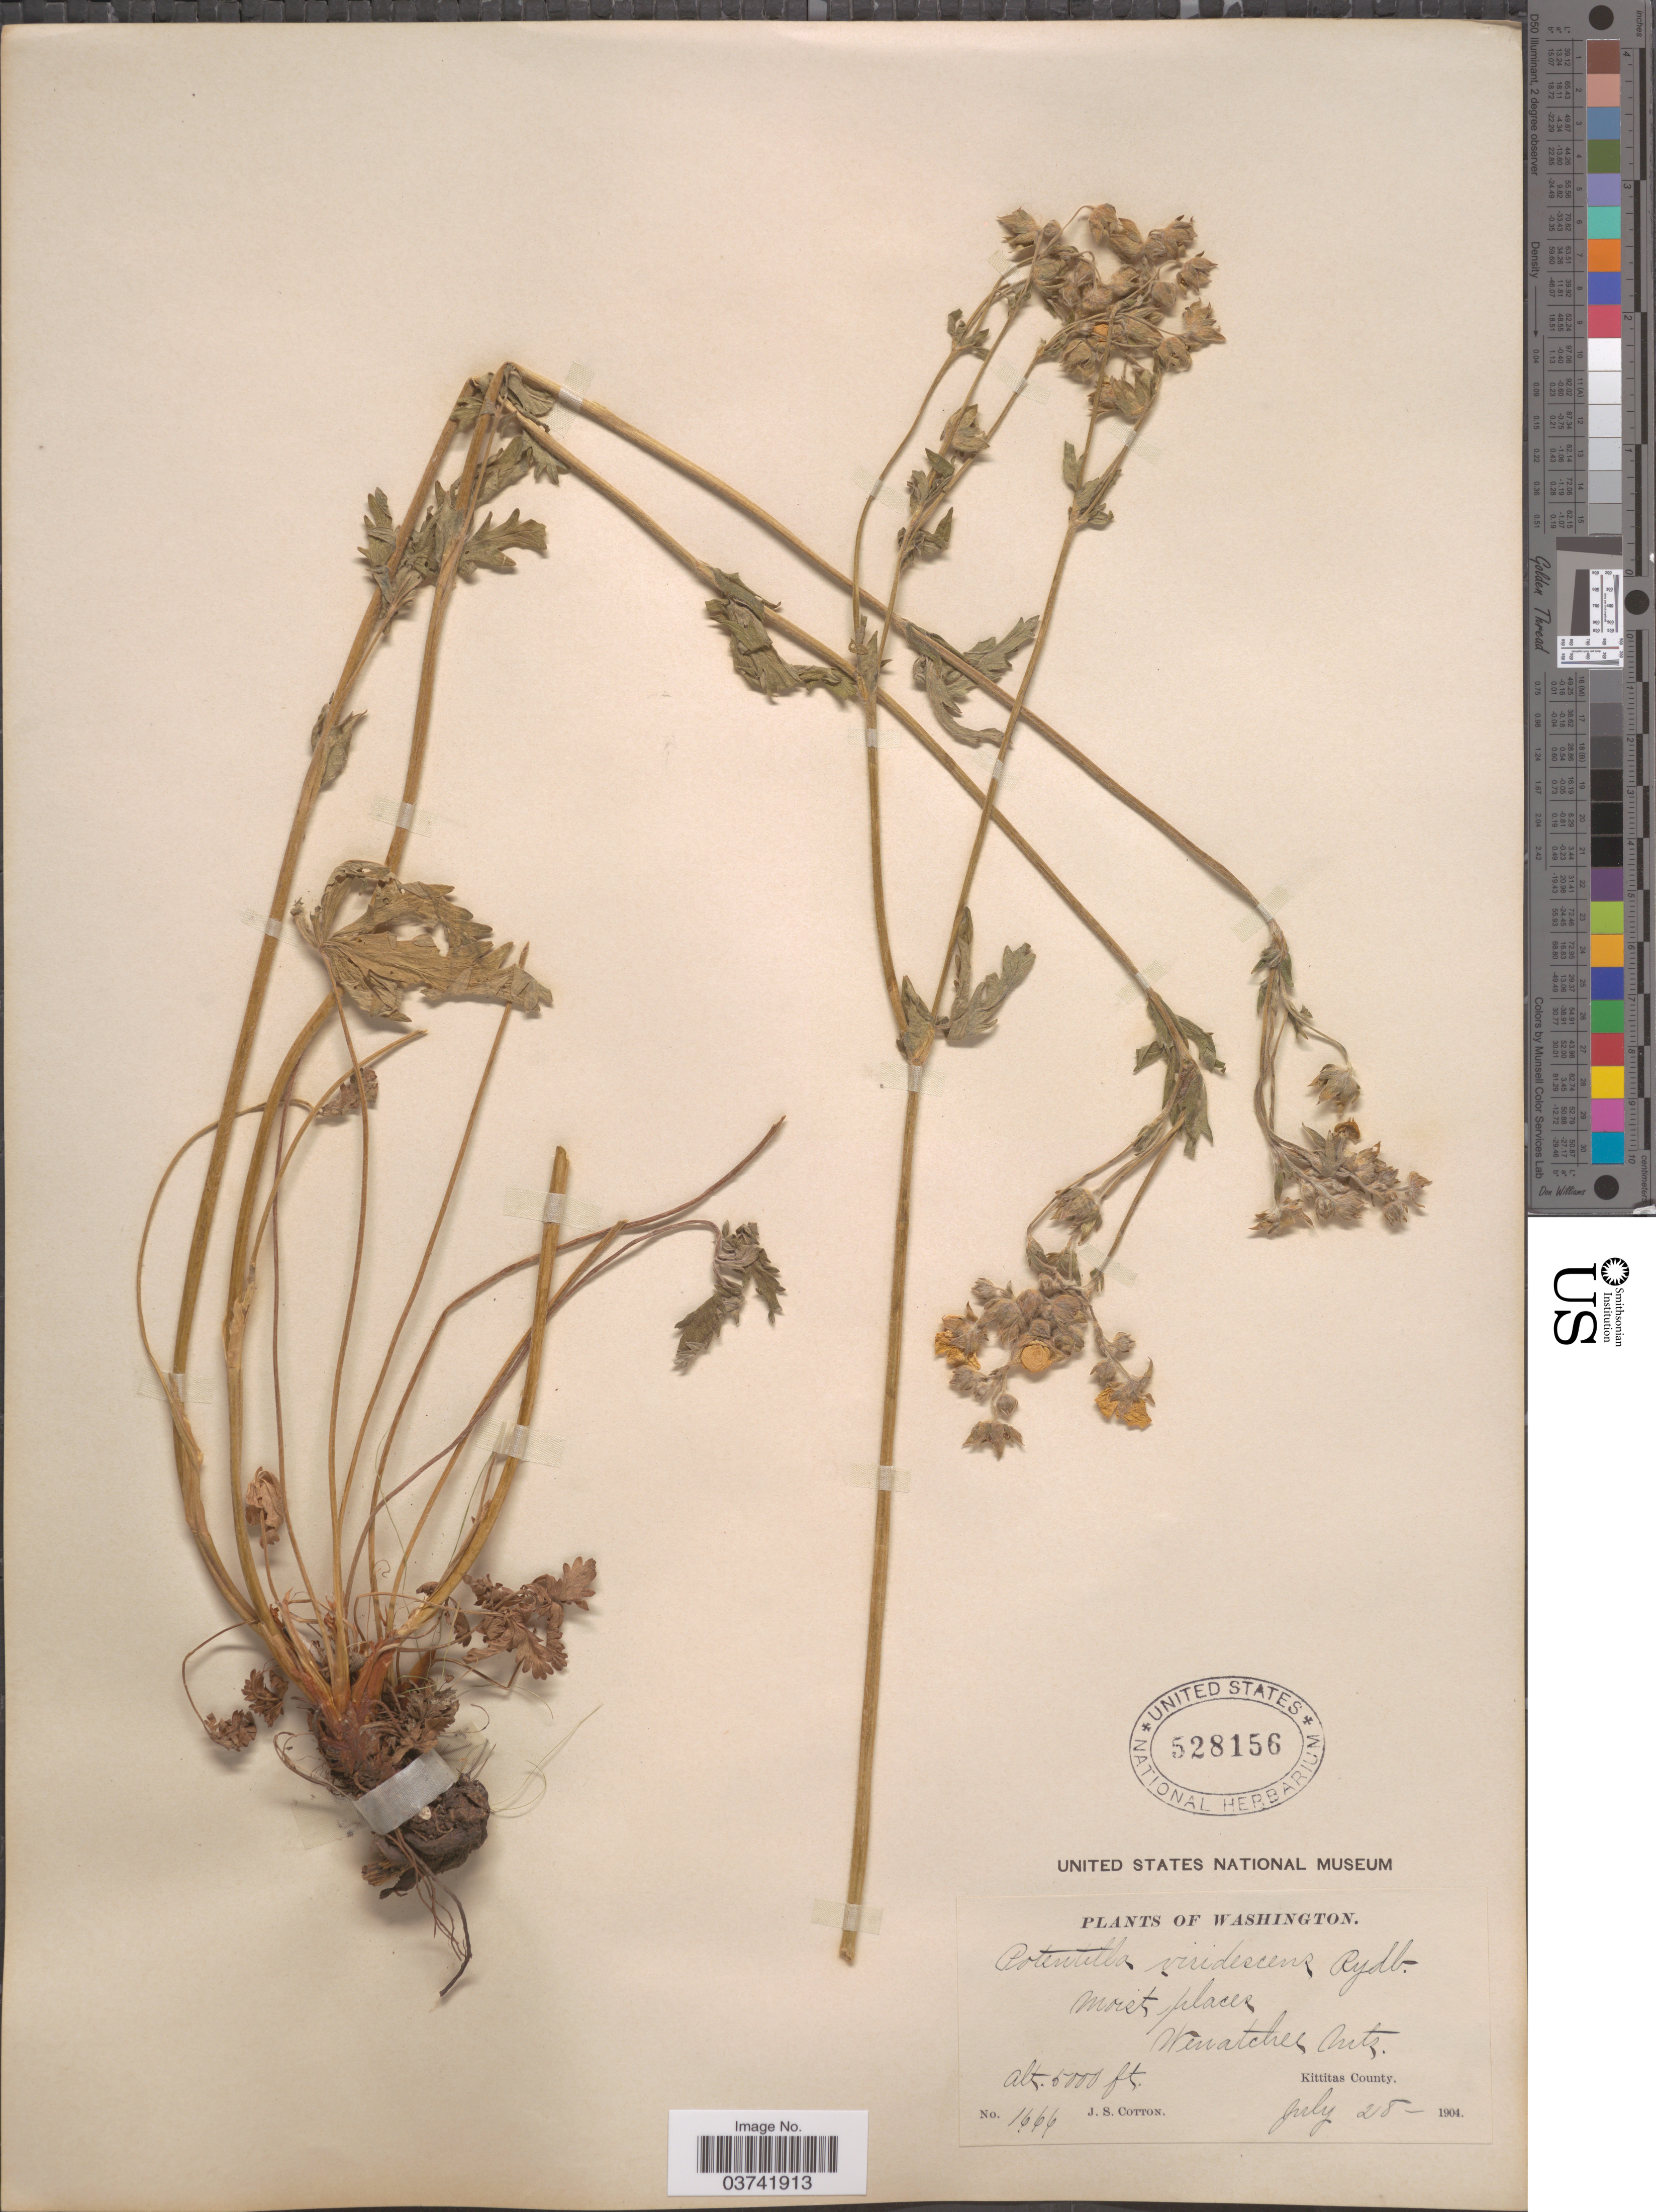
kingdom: Plantae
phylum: Tracheophyta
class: Magnoliopsida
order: Rosales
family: Rosaceae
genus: Potentilla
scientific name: Potentilla viridescens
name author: Rydb.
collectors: J. S. Cotton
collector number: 1666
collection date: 1904-07-25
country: United States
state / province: Washington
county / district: Kittitas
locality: Wenatchee Mts. Kittitas County.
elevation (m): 1524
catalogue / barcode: US 528156